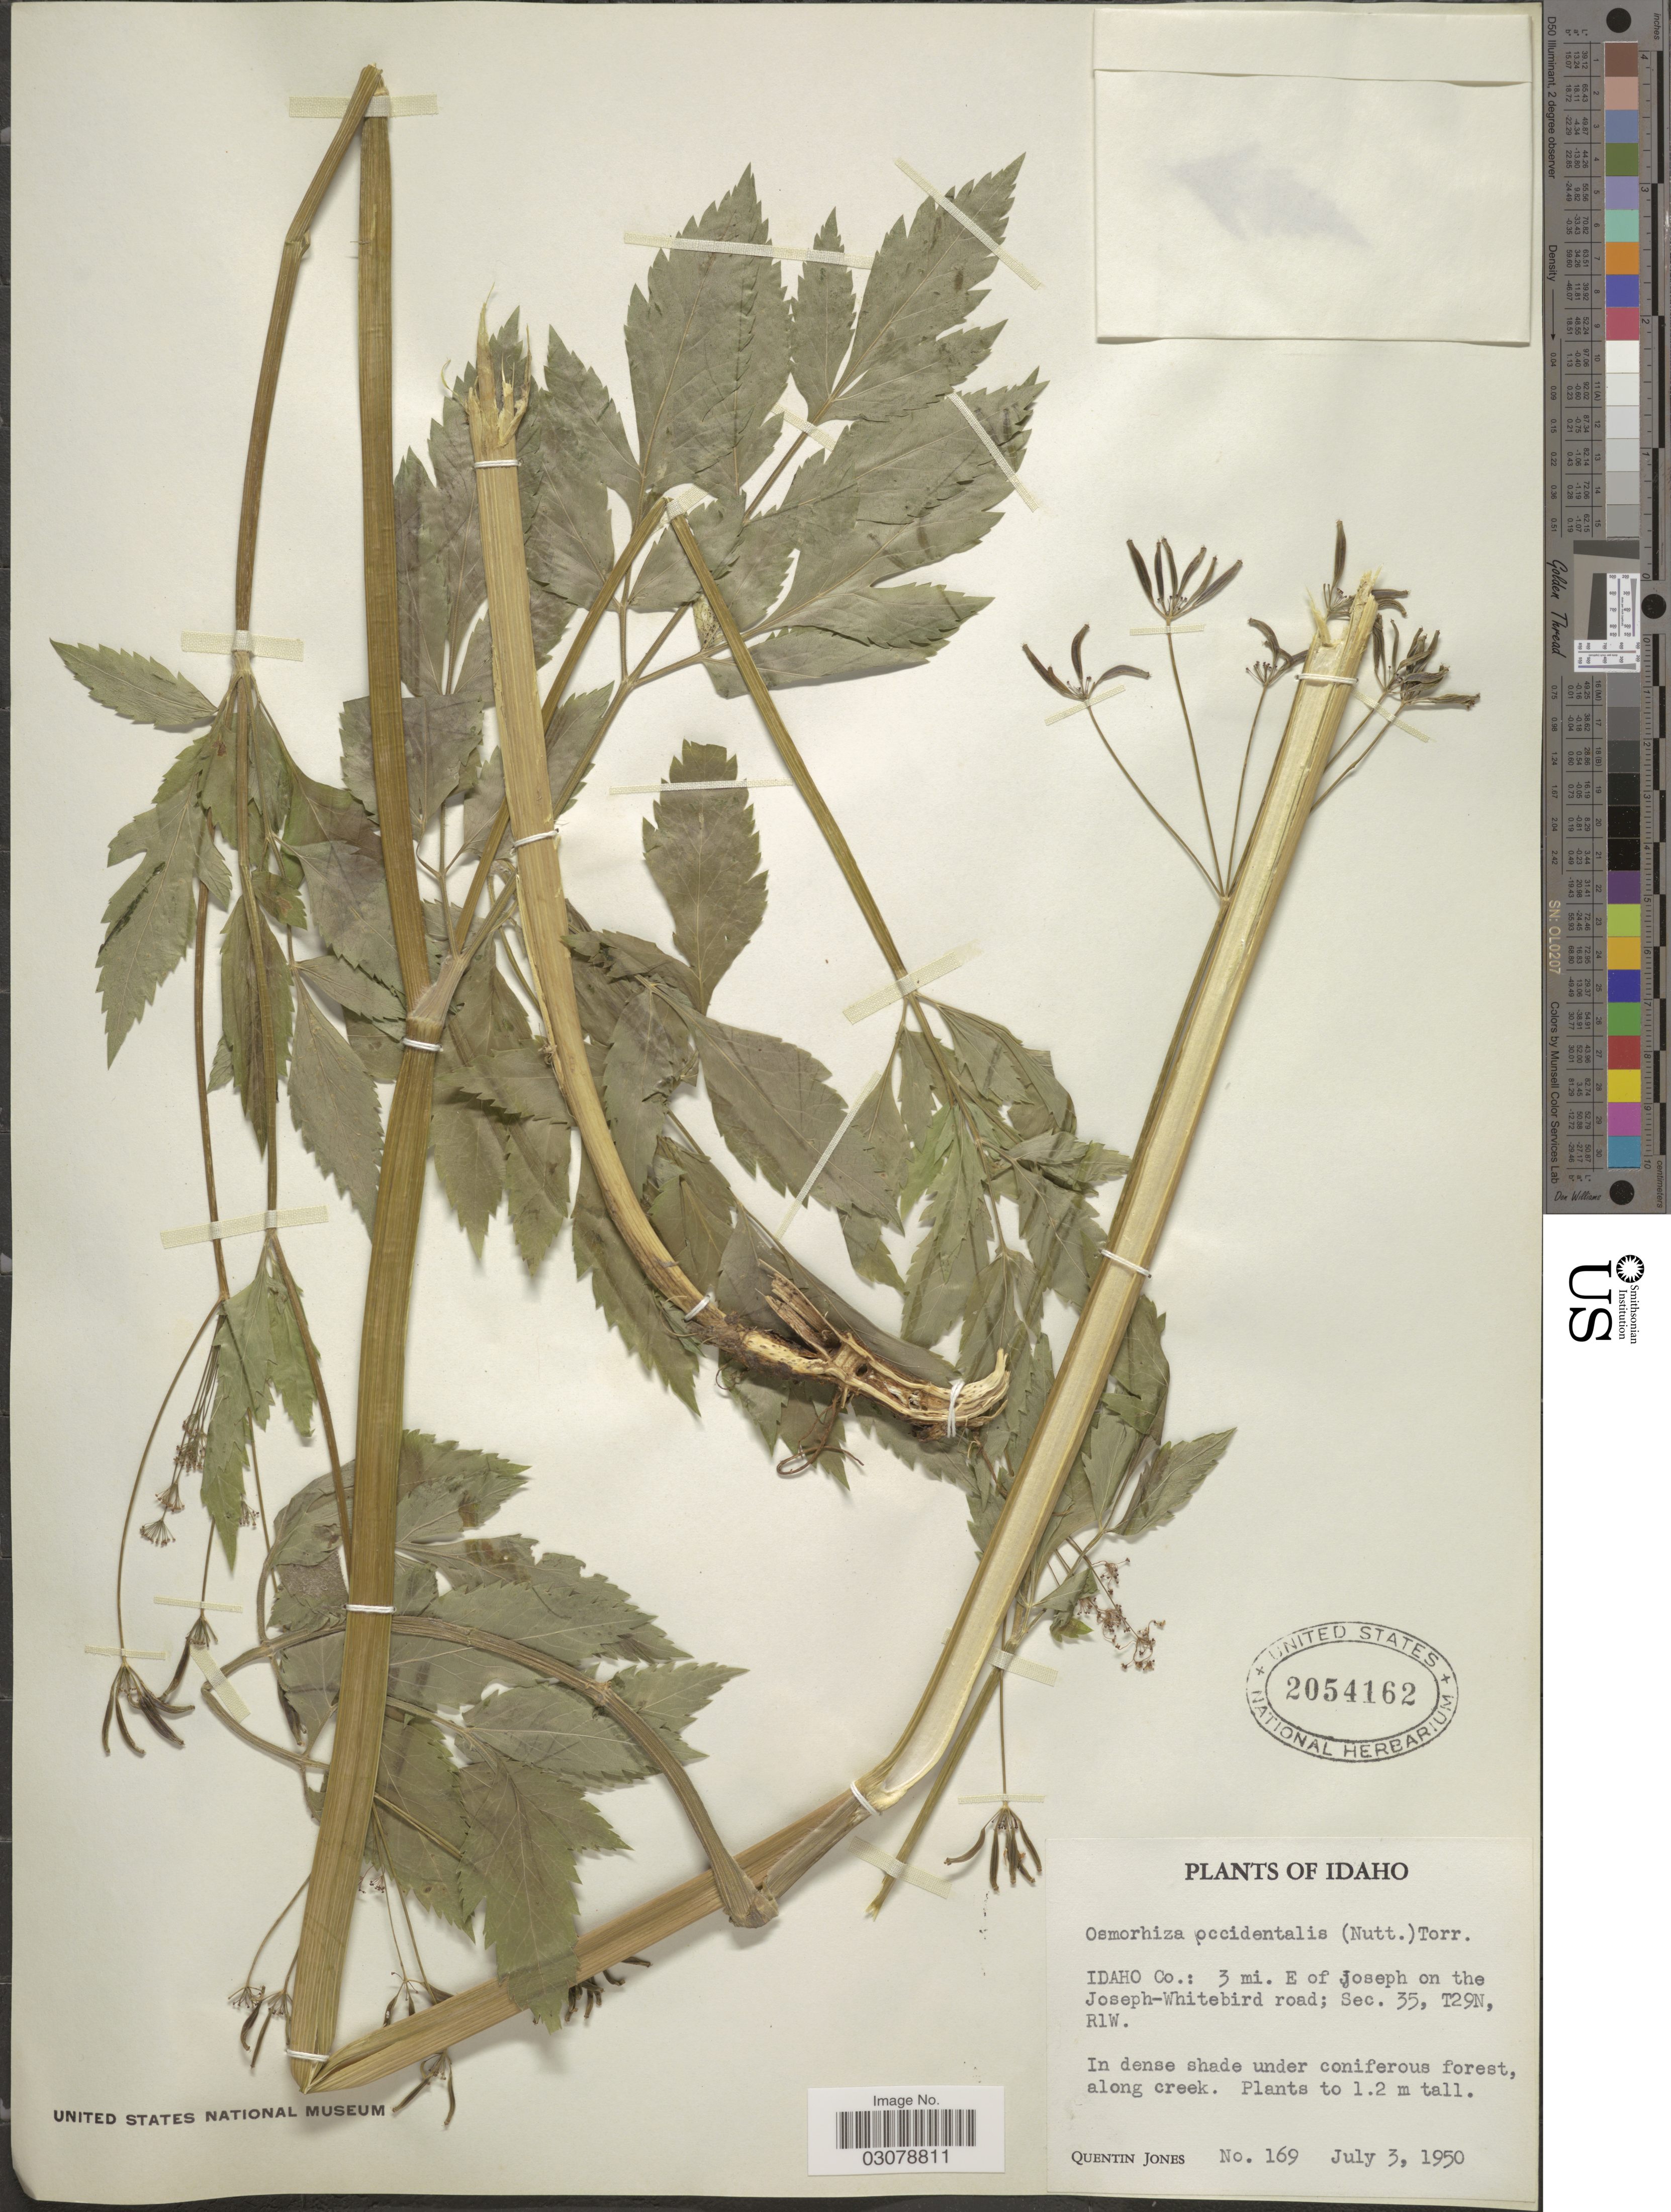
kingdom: Plantae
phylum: Tracheophyta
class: Magnoliopsida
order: Apiales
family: Apiaceae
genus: Osmorhiza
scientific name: Osmorhiza occidentalis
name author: (Nutt.) Torr.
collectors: Q. Jones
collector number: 169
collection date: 1950-07-03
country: United States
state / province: Idaho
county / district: Idaho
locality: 3 mi. E of Joseph on the Joseph-Whitebird road; Sec. 35, T29N, R1W.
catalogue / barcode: US 2054162